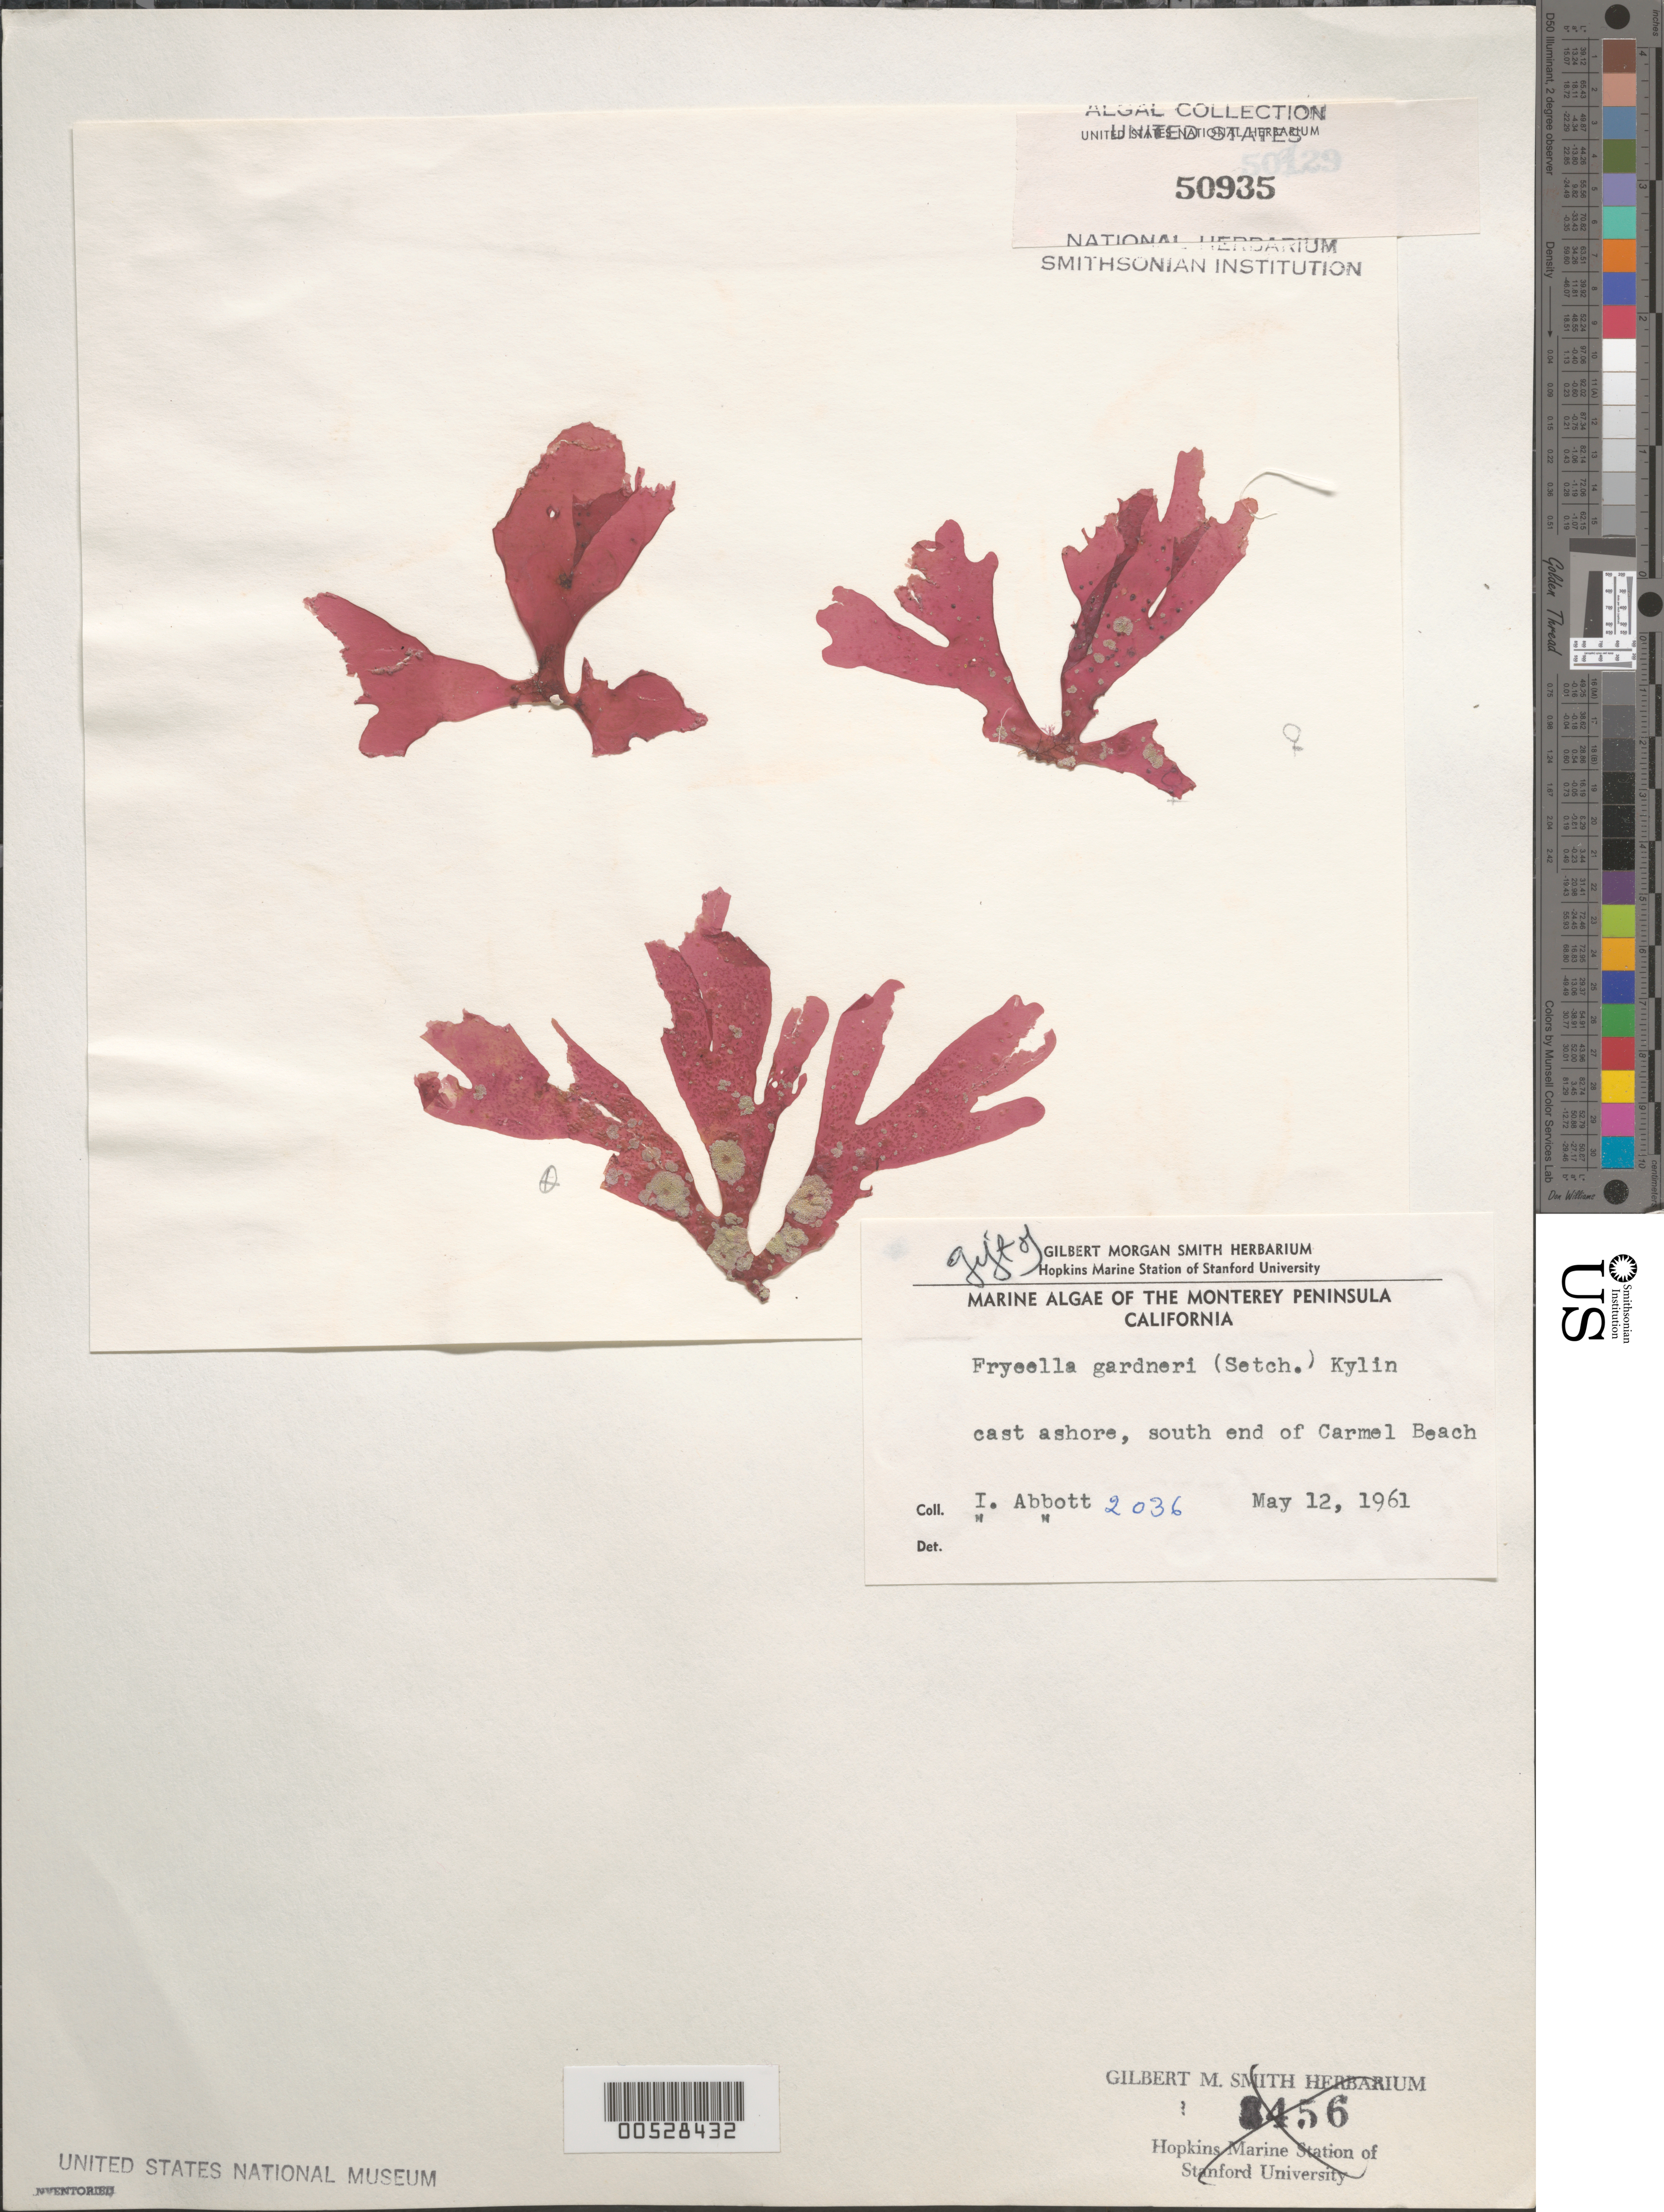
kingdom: Plantae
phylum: Rhodophyta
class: Florideophyceae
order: Rhodymeniales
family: Fryeellaceae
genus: Fryeella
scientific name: Fryeella gardneri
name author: (Setch.) Kylin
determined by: Abbott, Isabella A.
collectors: I. A. Abbott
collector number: IAA 2036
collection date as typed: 12 May 1961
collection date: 1961-05-12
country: United States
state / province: California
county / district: Monterey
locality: Carmel Beach, south end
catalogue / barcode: US 50935